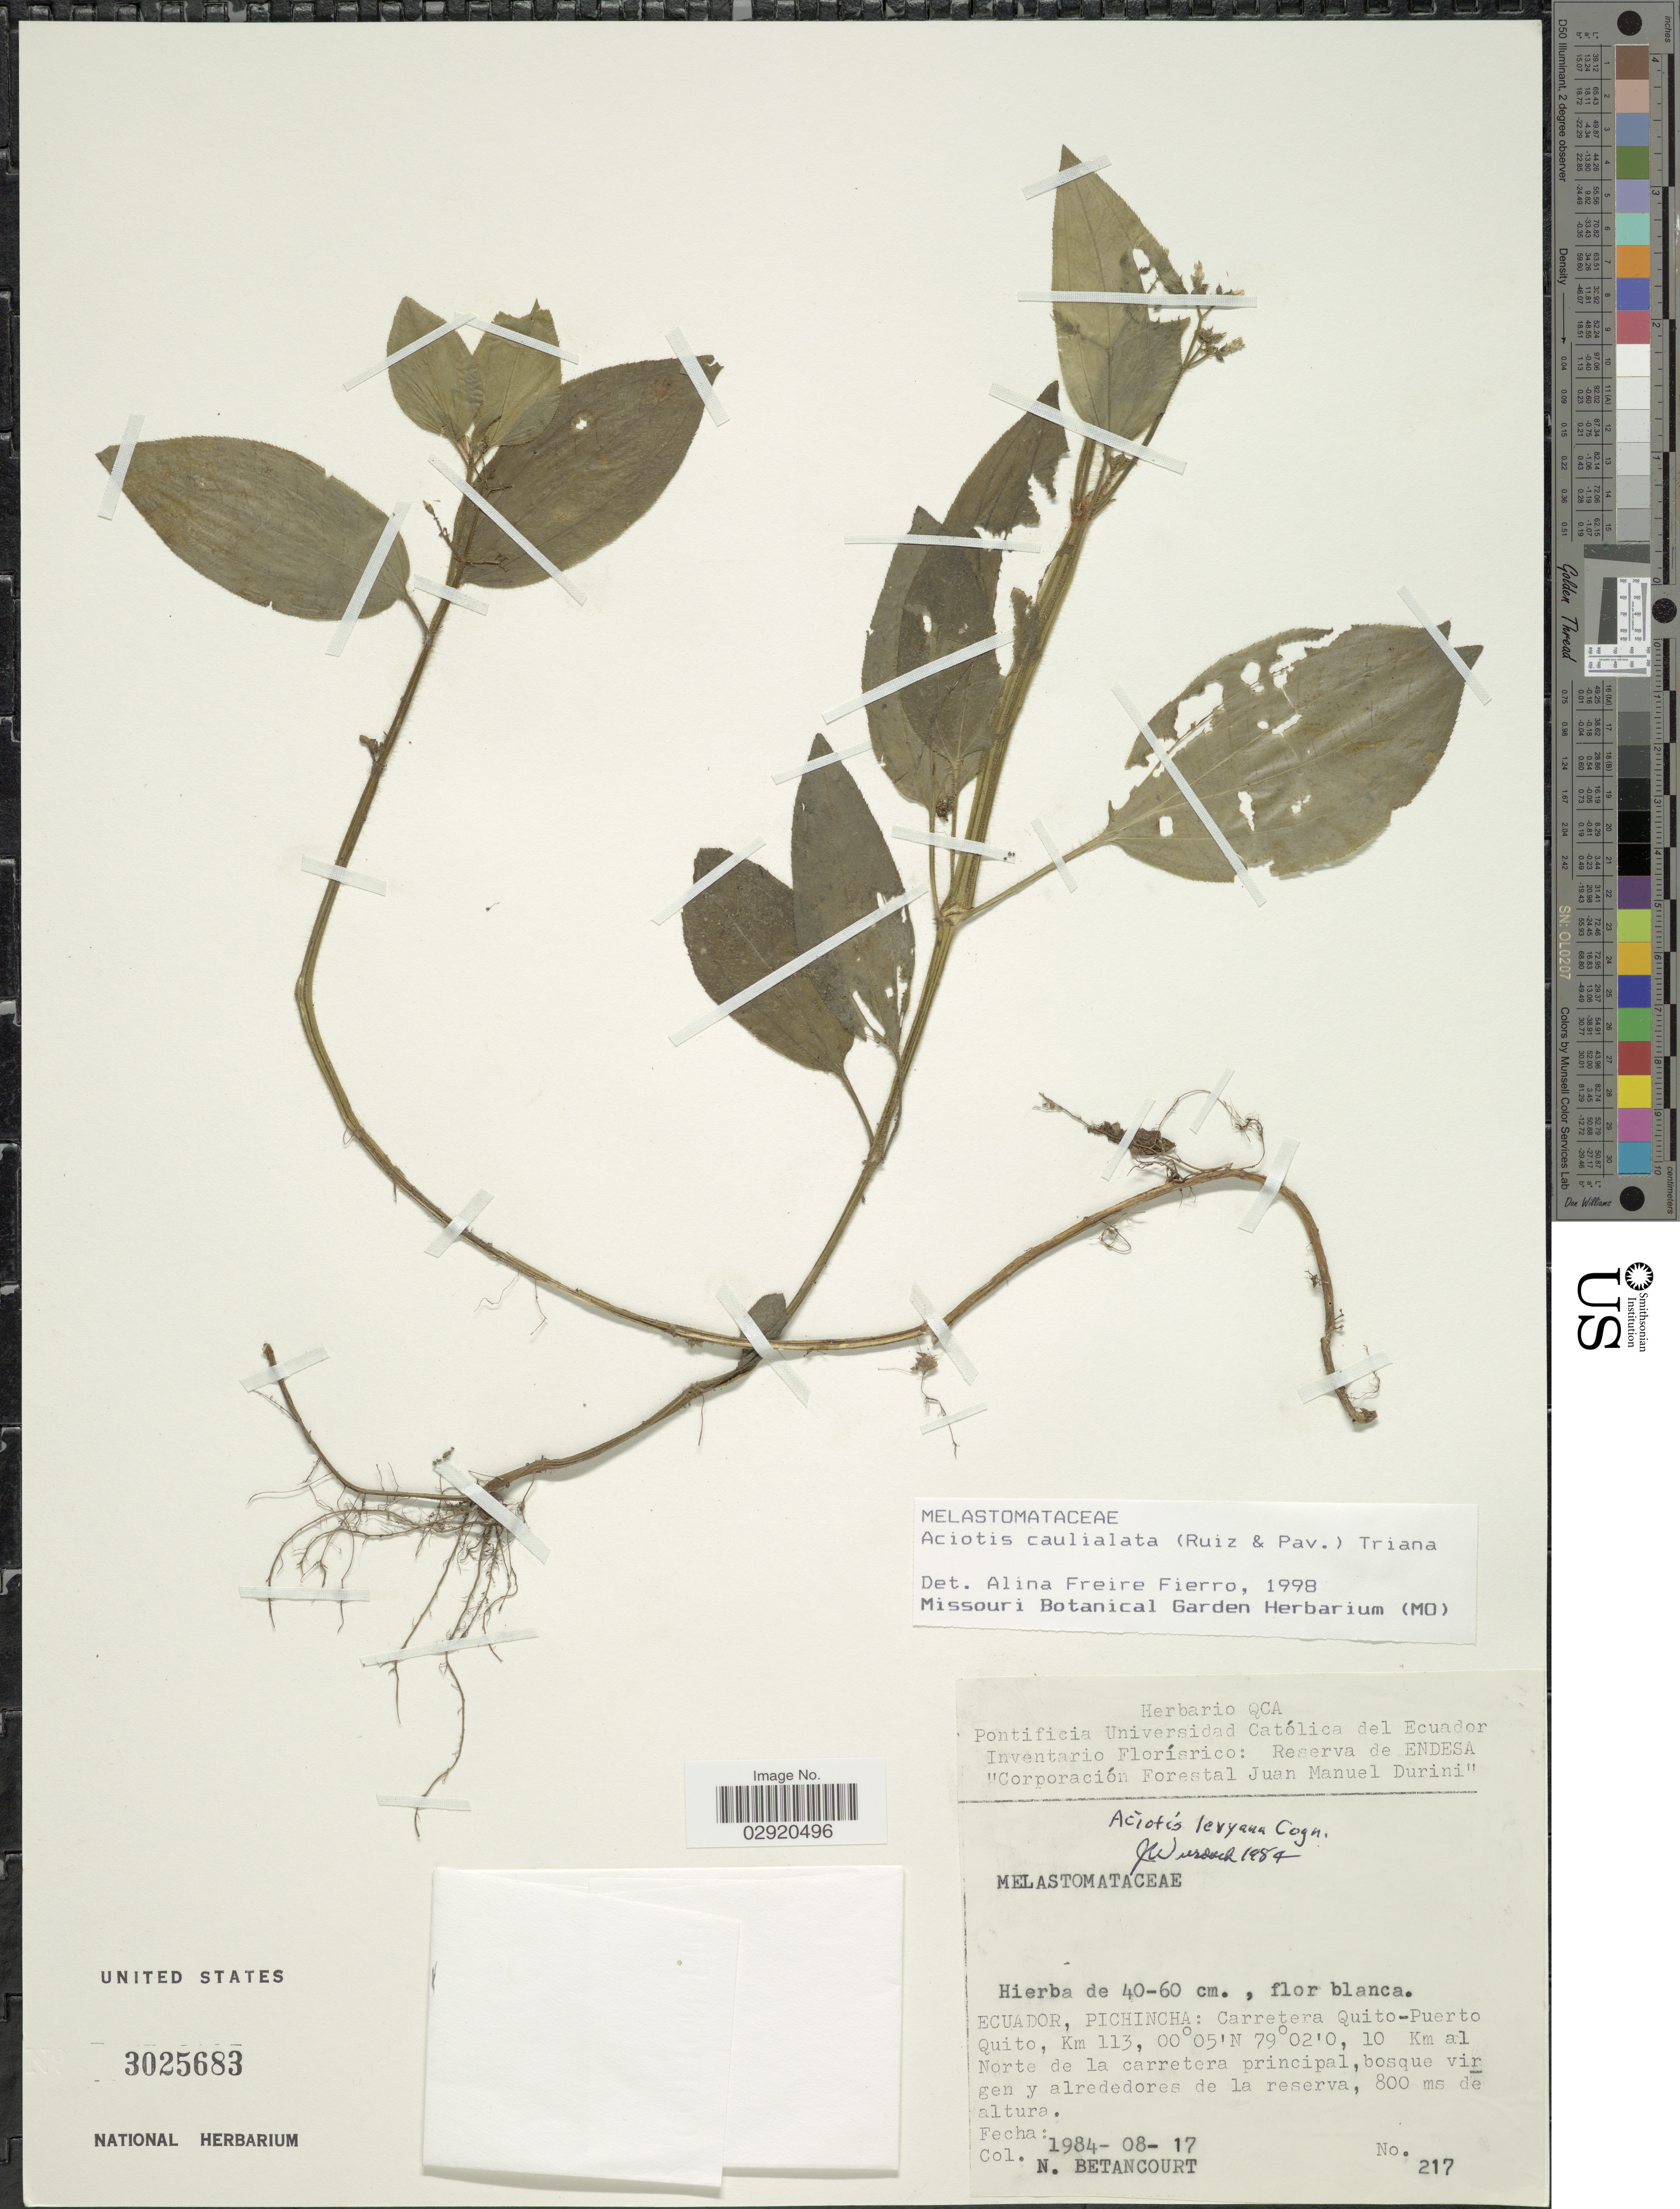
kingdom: Plantae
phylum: Tracheophyta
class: Magnoliopsida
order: Myrtales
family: Melastomataceae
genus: Aciotis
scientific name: Aciotis rubricaulis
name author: (Mart. ex DC.) Triana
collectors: N. Betancourt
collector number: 217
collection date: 1984-08-17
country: Ecuador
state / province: Pichincha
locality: Carretera Quito-Puerto Quito, Km 113, 10 Km al Norte de la carretera principal.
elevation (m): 800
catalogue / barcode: US 3025683